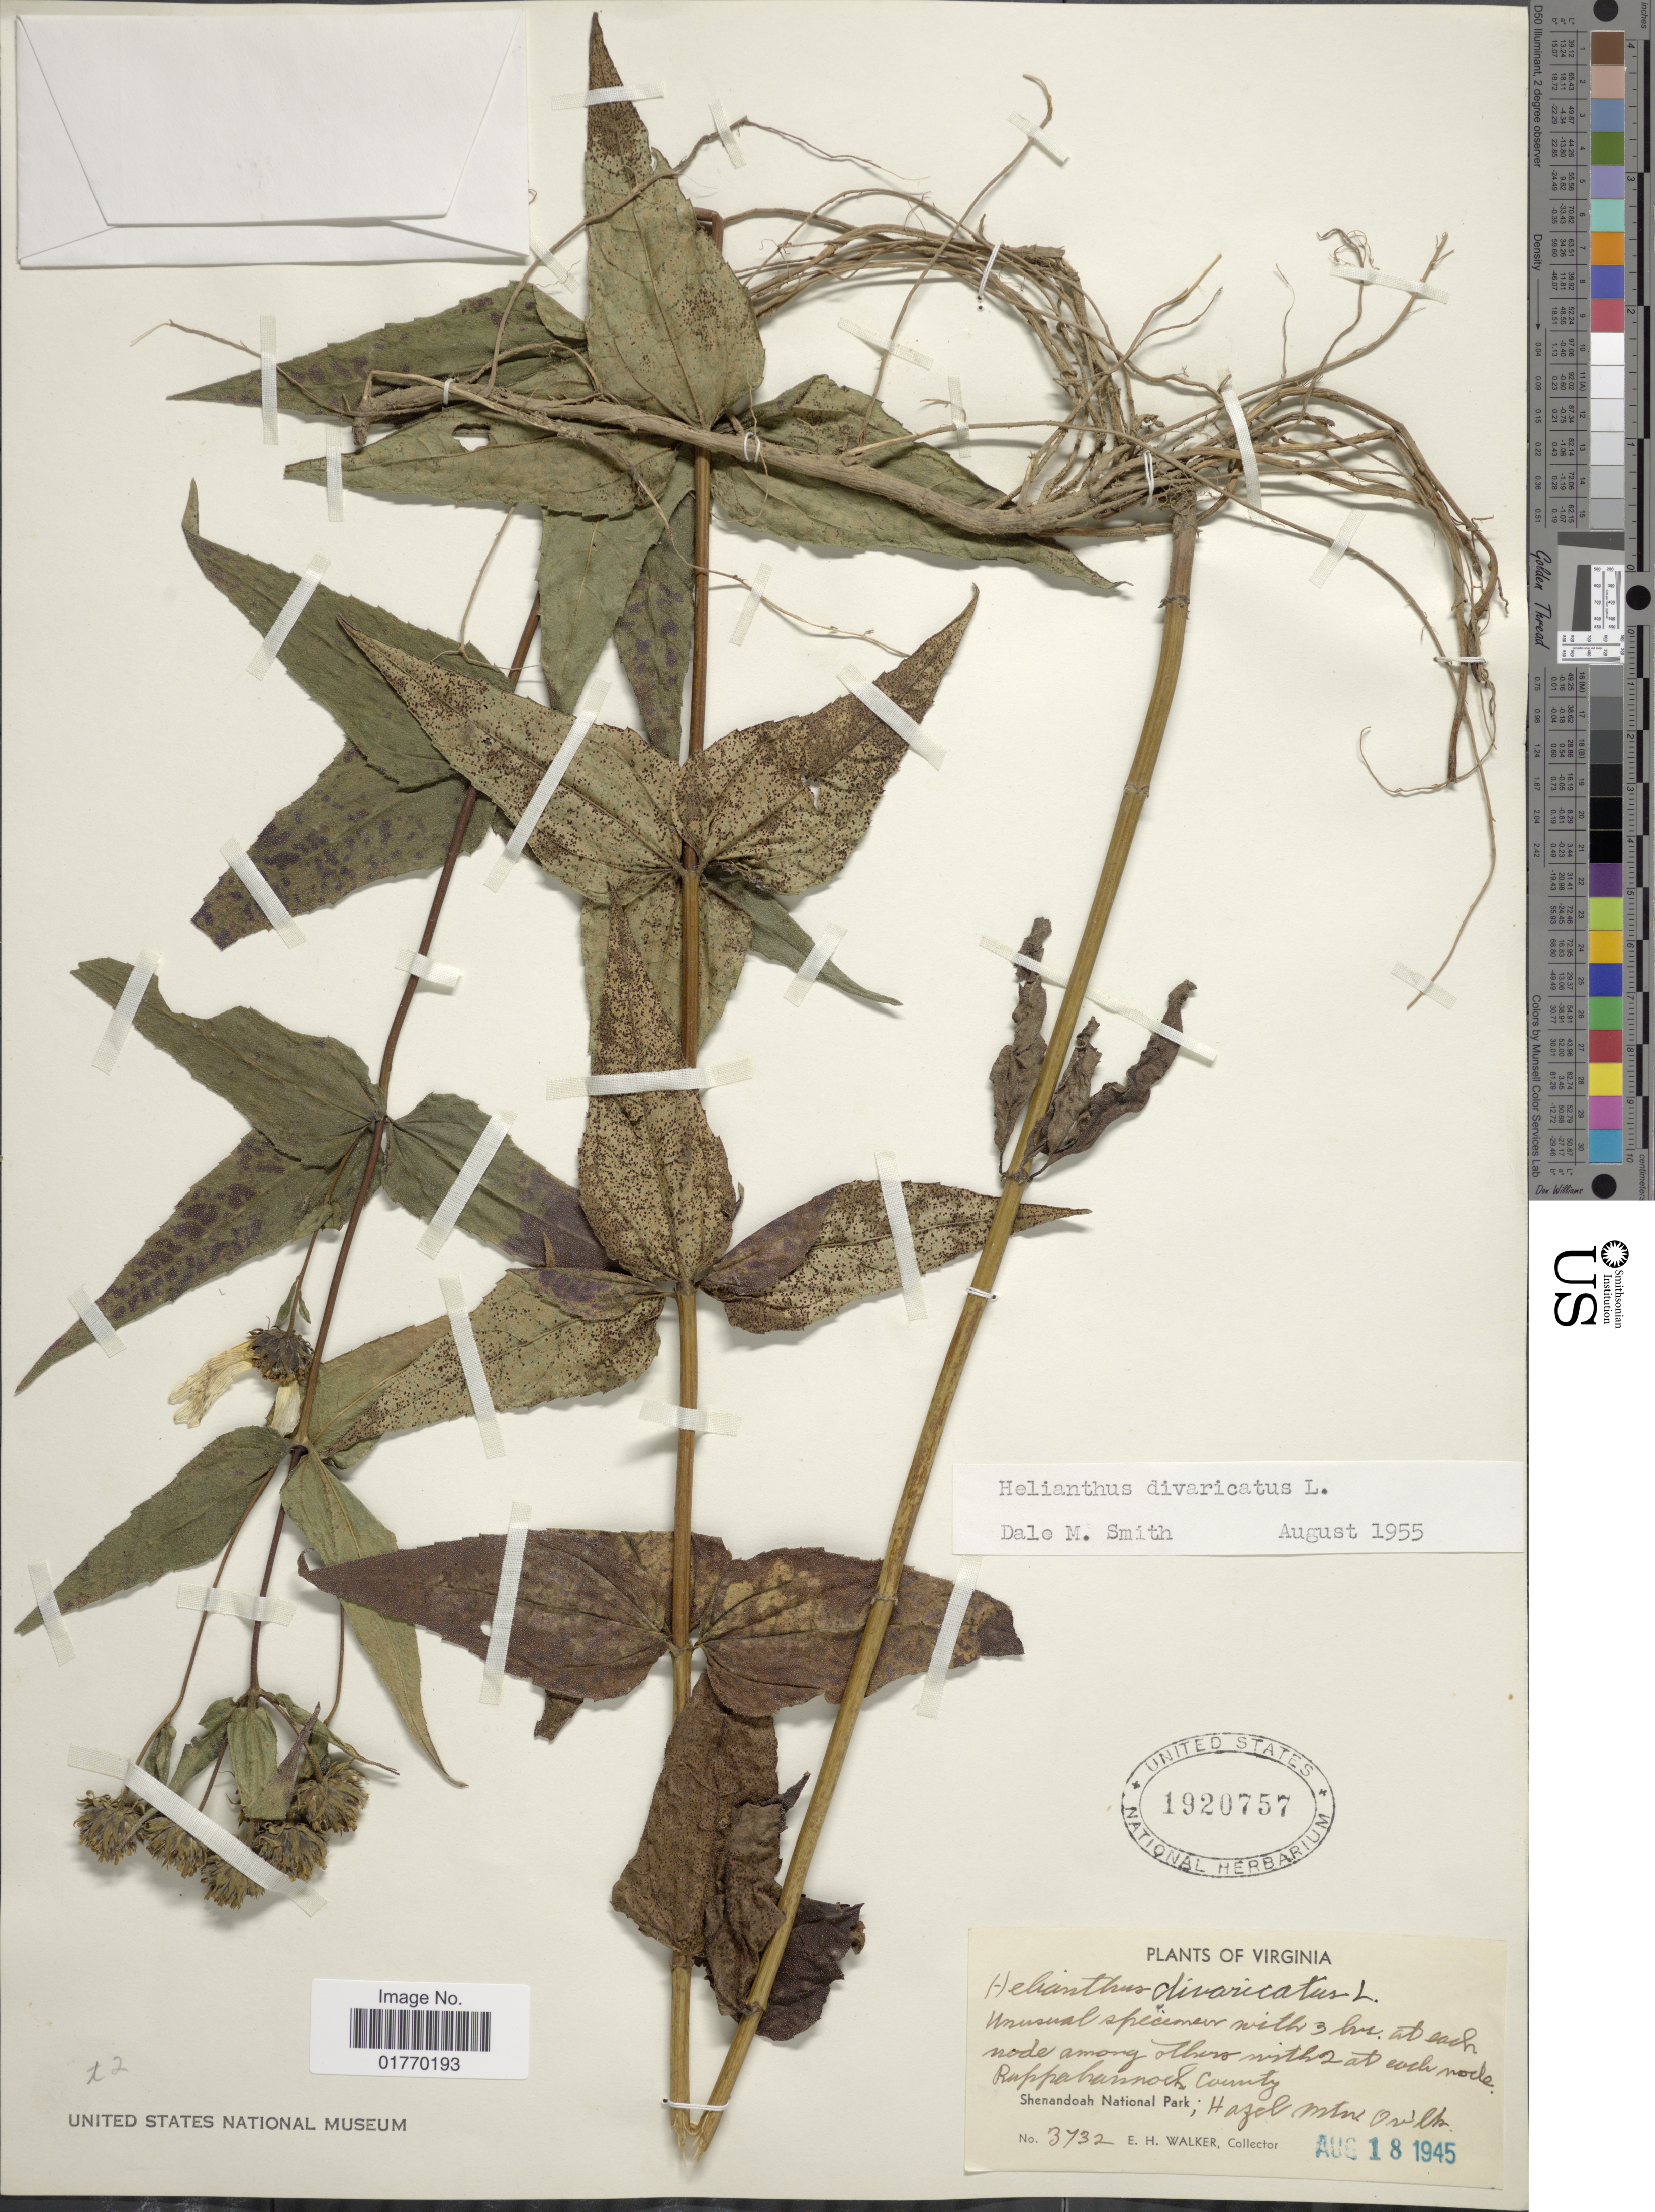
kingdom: Plantae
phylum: Tracheophyta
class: Magnoliopsida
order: Asterales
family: Asteraceae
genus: Helianthus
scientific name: Helianthus divaricatus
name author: L.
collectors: E. H. Walker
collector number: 3732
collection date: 1945-08-18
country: United States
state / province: Virginia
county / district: Rappahannock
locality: Shenandoah National Park, Hazel Mtn. Overlk.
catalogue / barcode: US 1920757